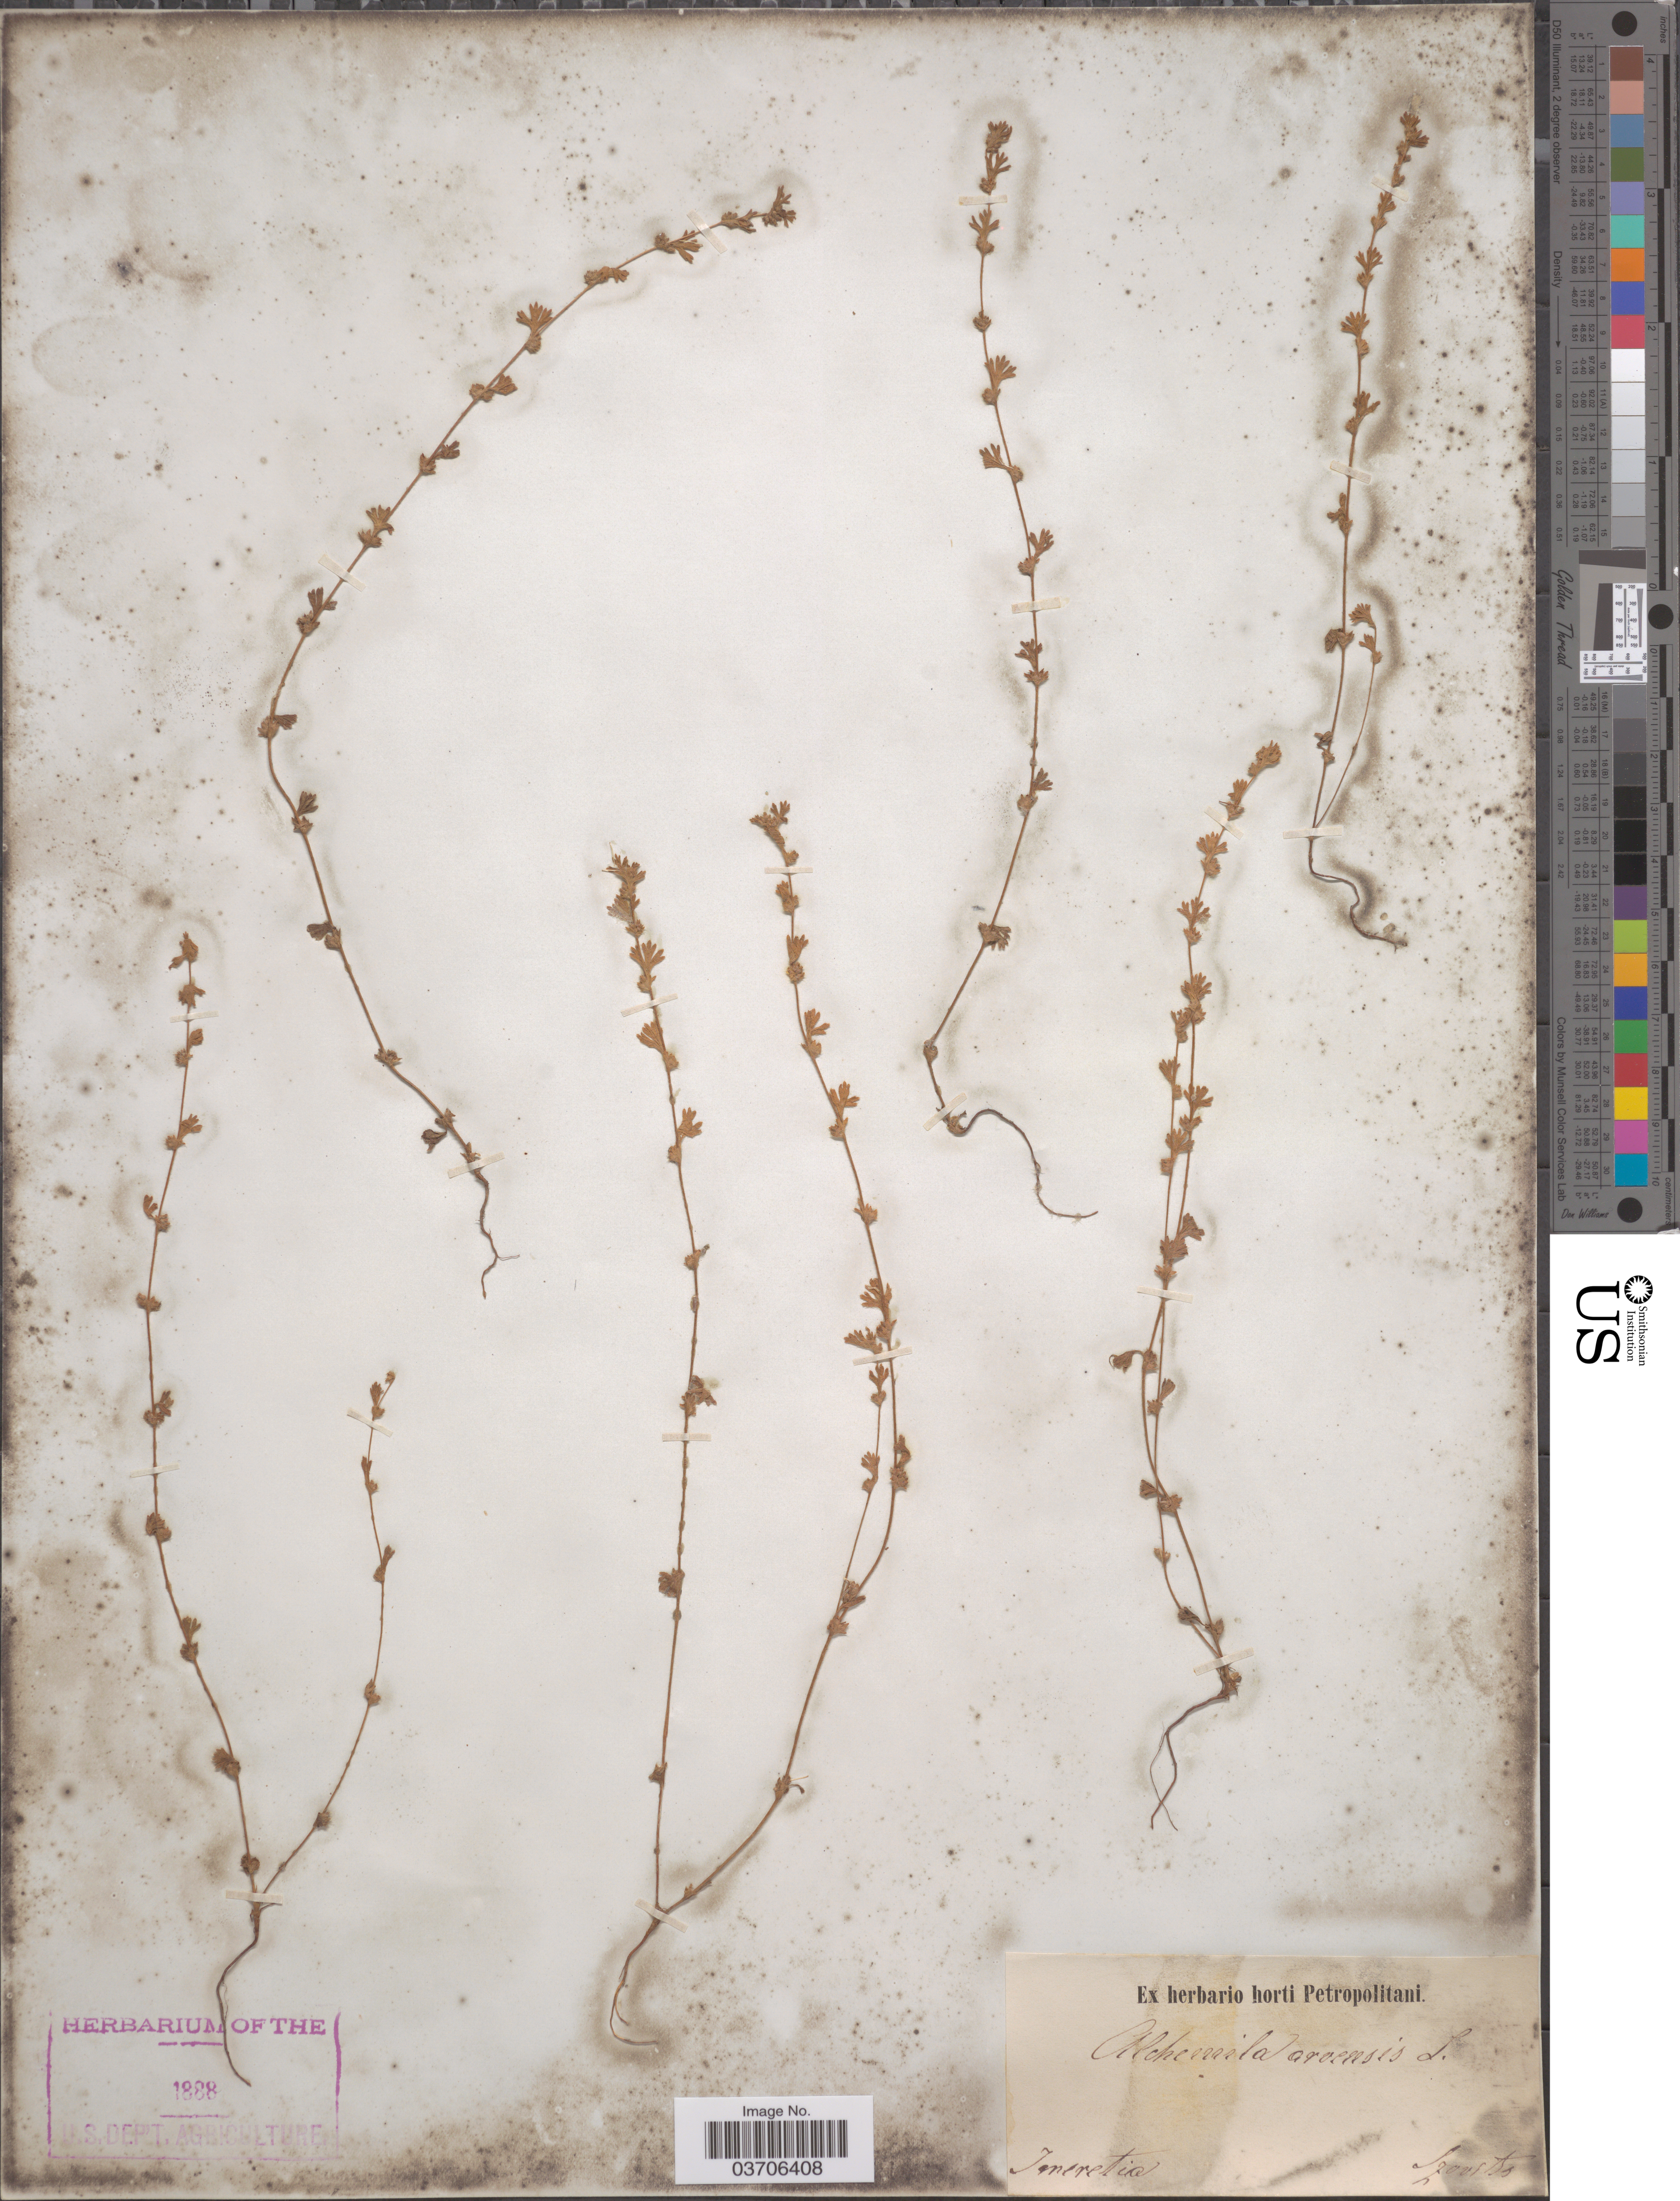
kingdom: Plantae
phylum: Tracheophyta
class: Magnoliopsida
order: Rosales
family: Rosaceae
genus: Alchemilla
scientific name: Alchemilla arvensis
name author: (L.) Scop.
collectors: Szovits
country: Georgia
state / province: Imereti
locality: Imeretia.